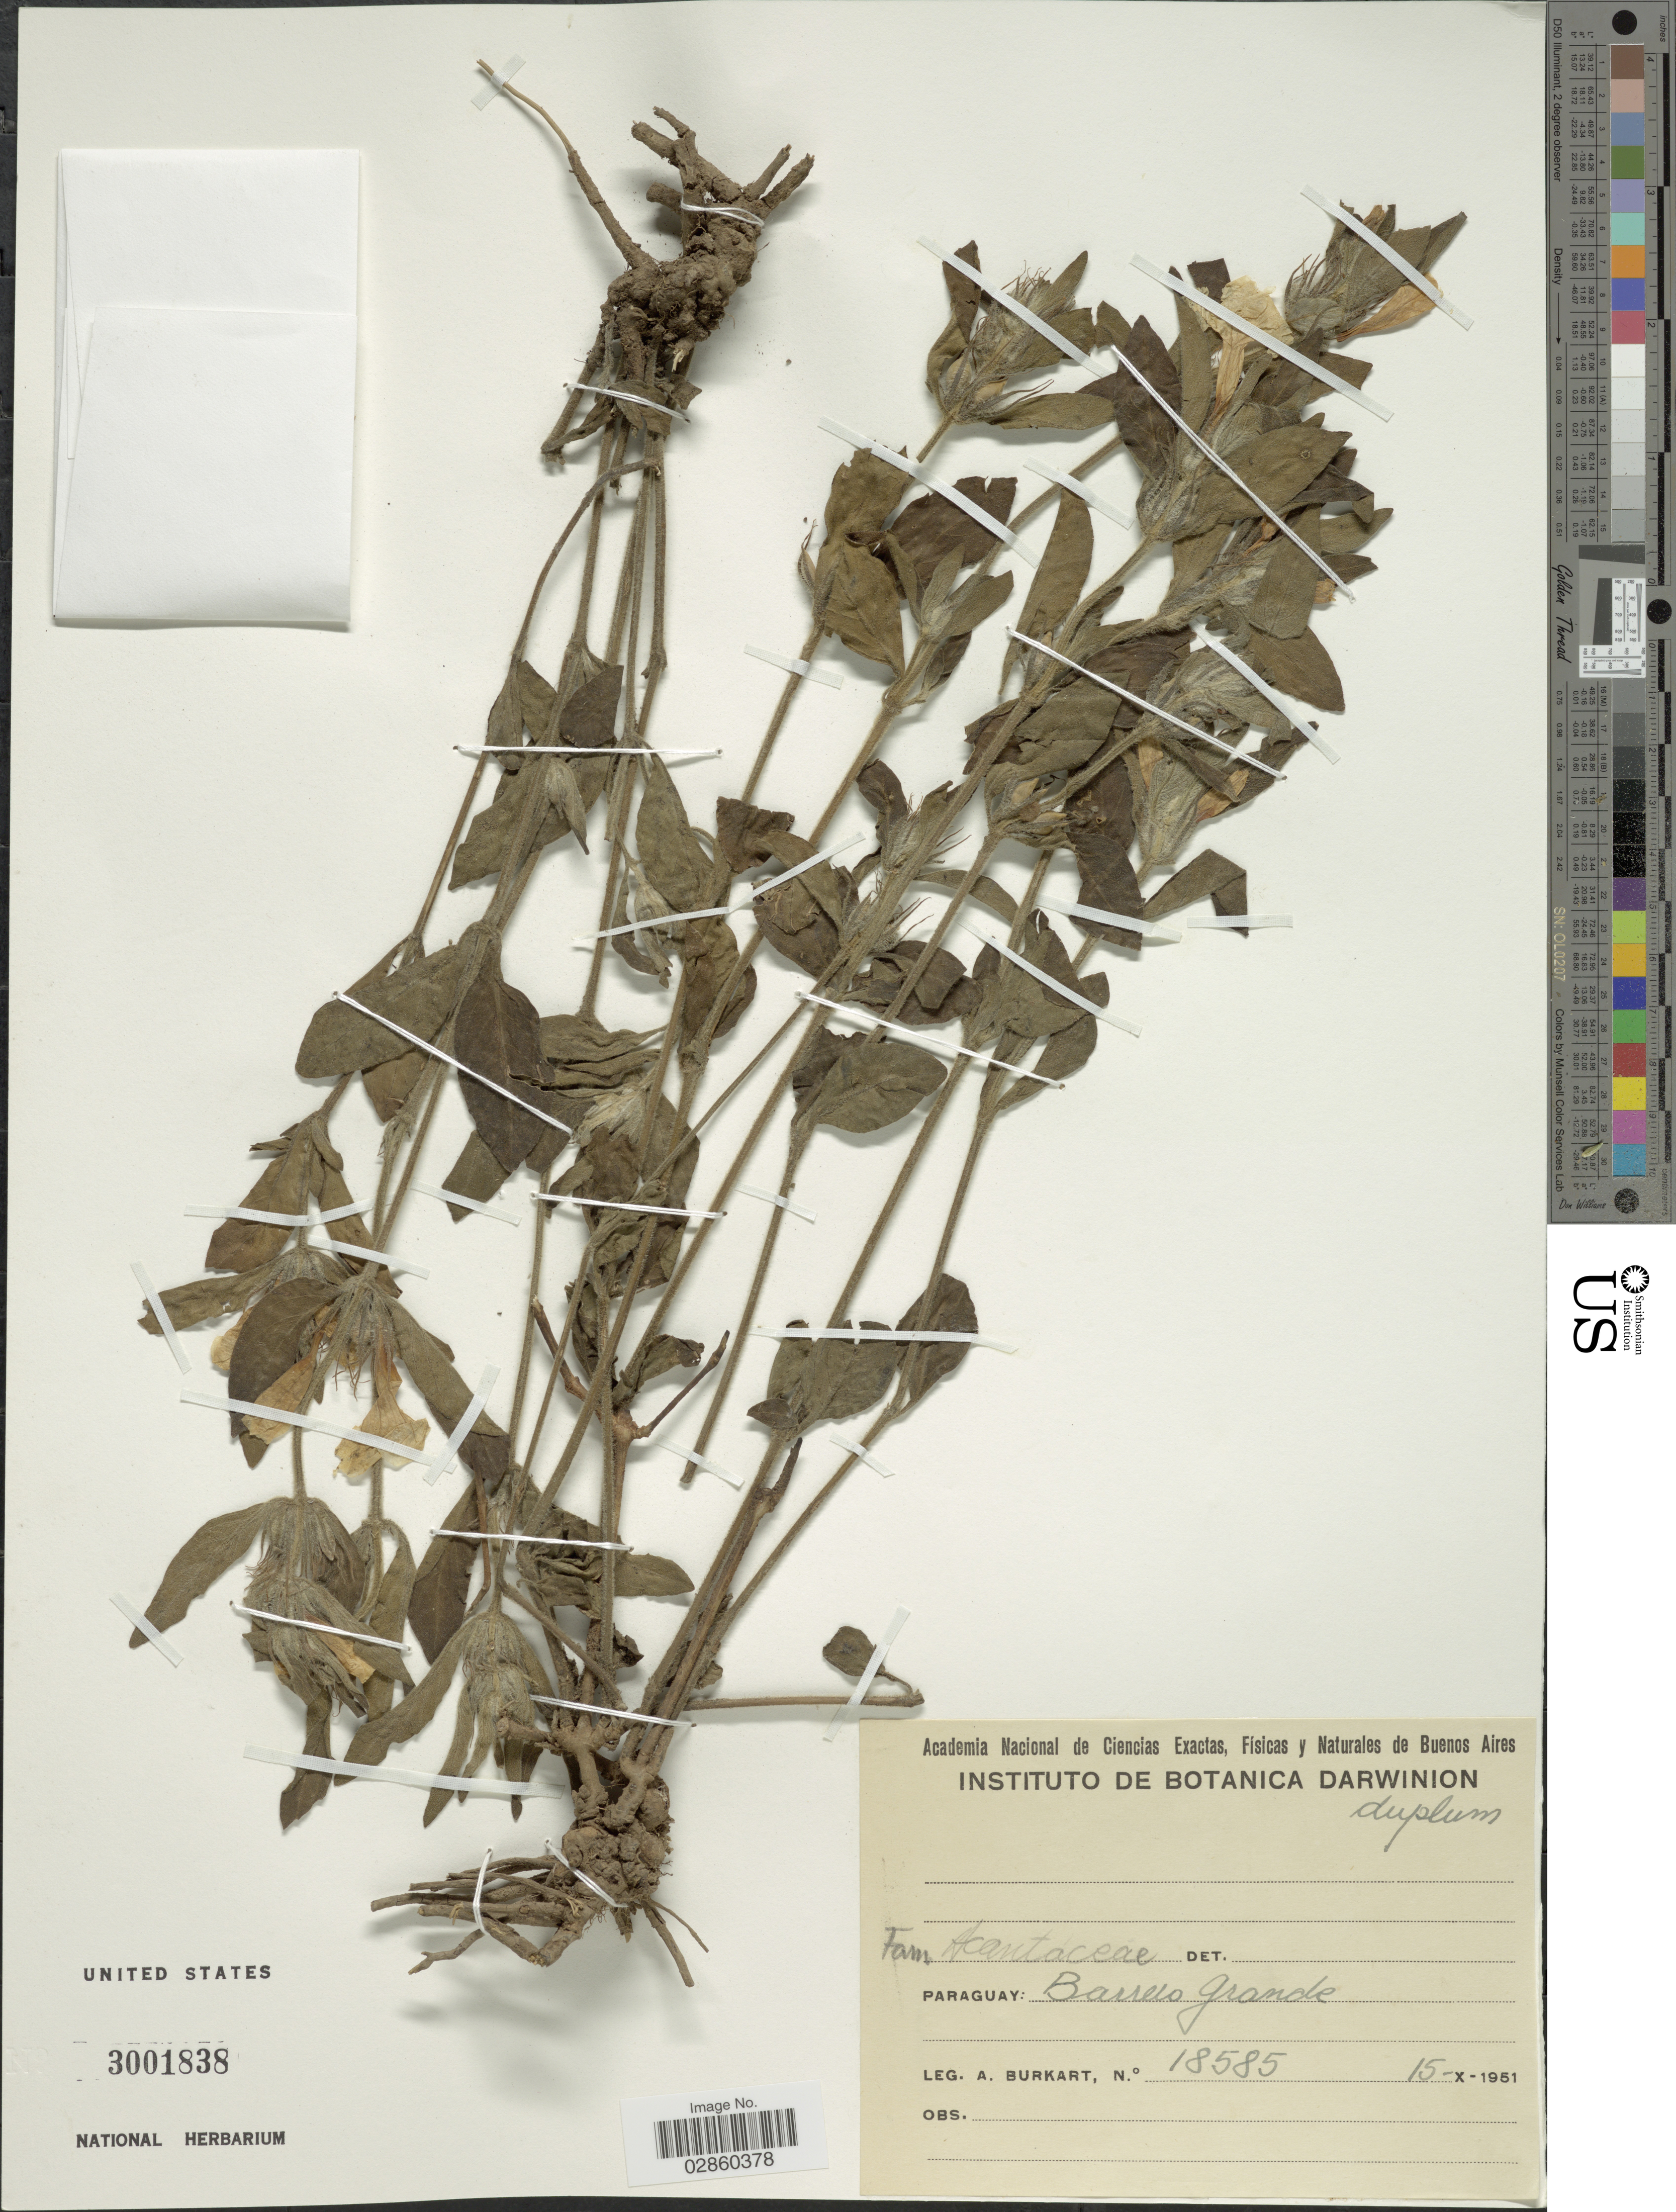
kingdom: Plantae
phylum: Tracheophyta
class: Magnoliopsida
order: Lamiales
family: Acanthaceae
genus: Ruellia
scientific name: Ruellia geminiflora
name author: Kunth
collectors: A. E. Burkart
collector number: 18585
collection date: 1951-10-15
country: Paraguay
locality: Barrero Grande.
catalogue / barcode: US 3001838